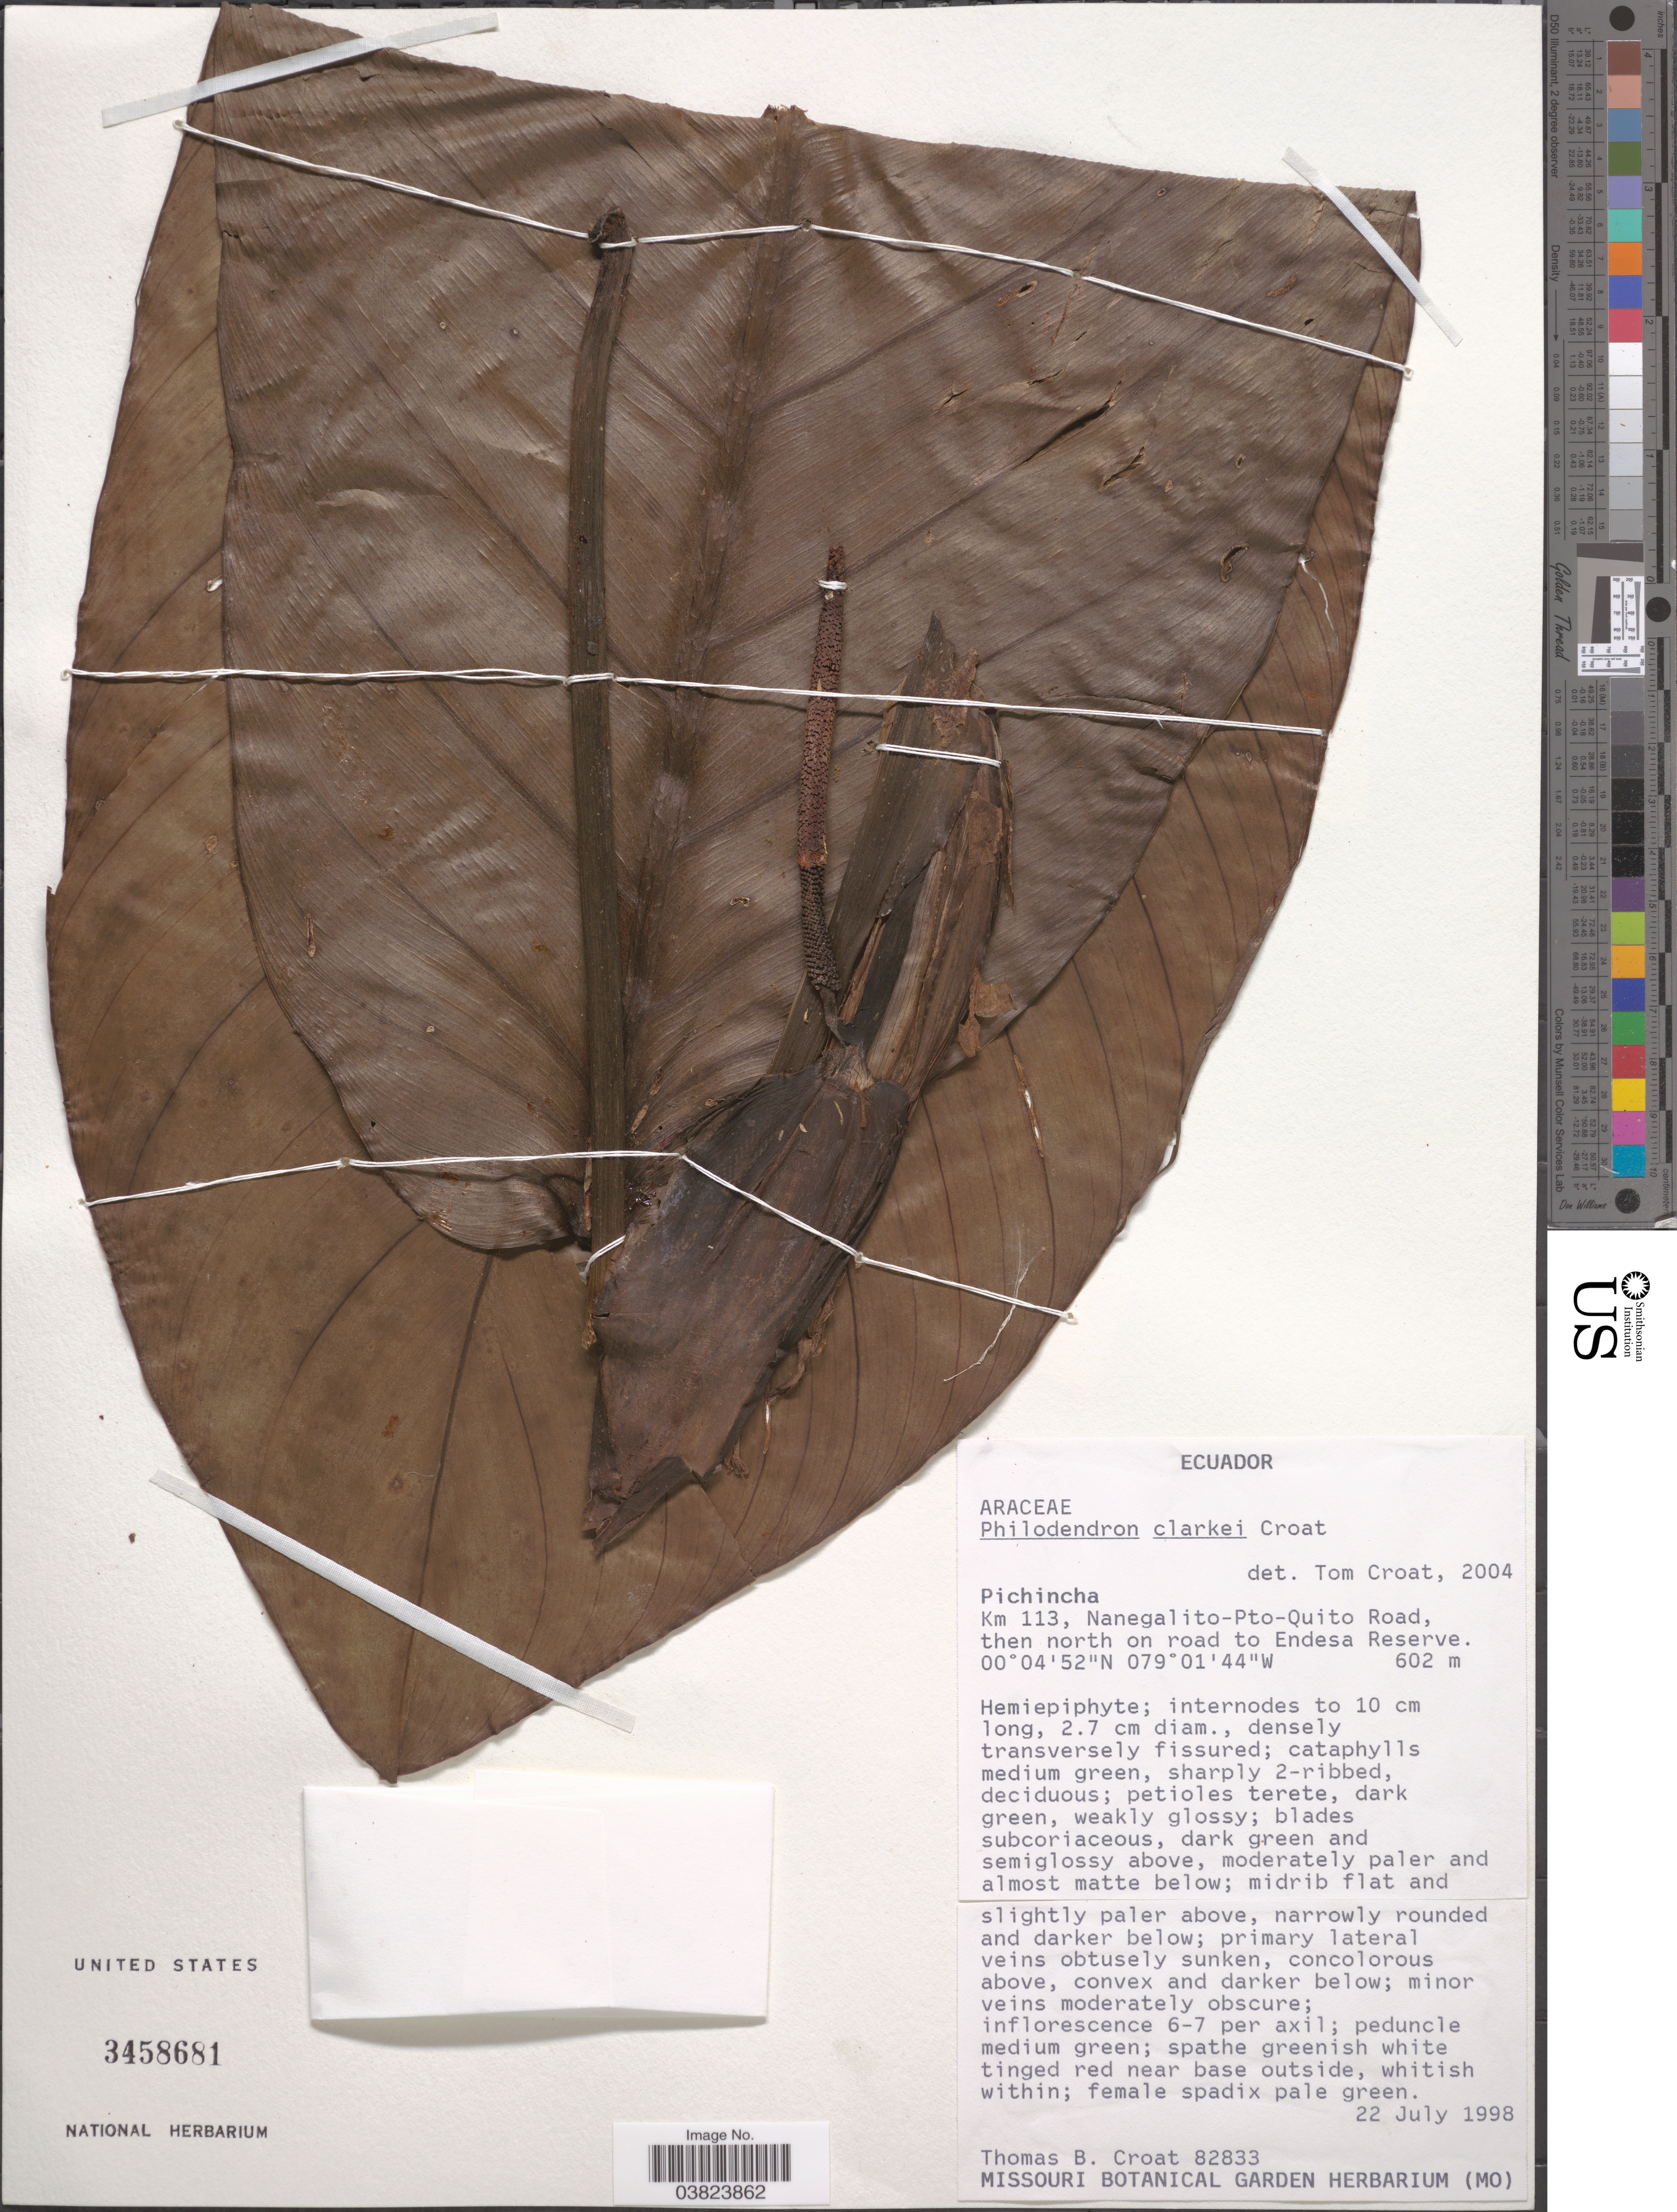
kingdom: Plantae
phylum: Tracheophyta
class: Liliopsida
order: Alismatales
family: Araceae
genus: Philodendron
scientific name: Philodendron clarkei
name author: Croat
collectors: T. B. Croat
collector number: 82833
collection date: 1998-07-22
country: Ecuador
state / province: Pichincha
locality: Km 113, Nanegalito-Pto-Quito Road, then north on road to Endesa Reserve.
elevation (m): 602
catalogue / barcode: US 3458681